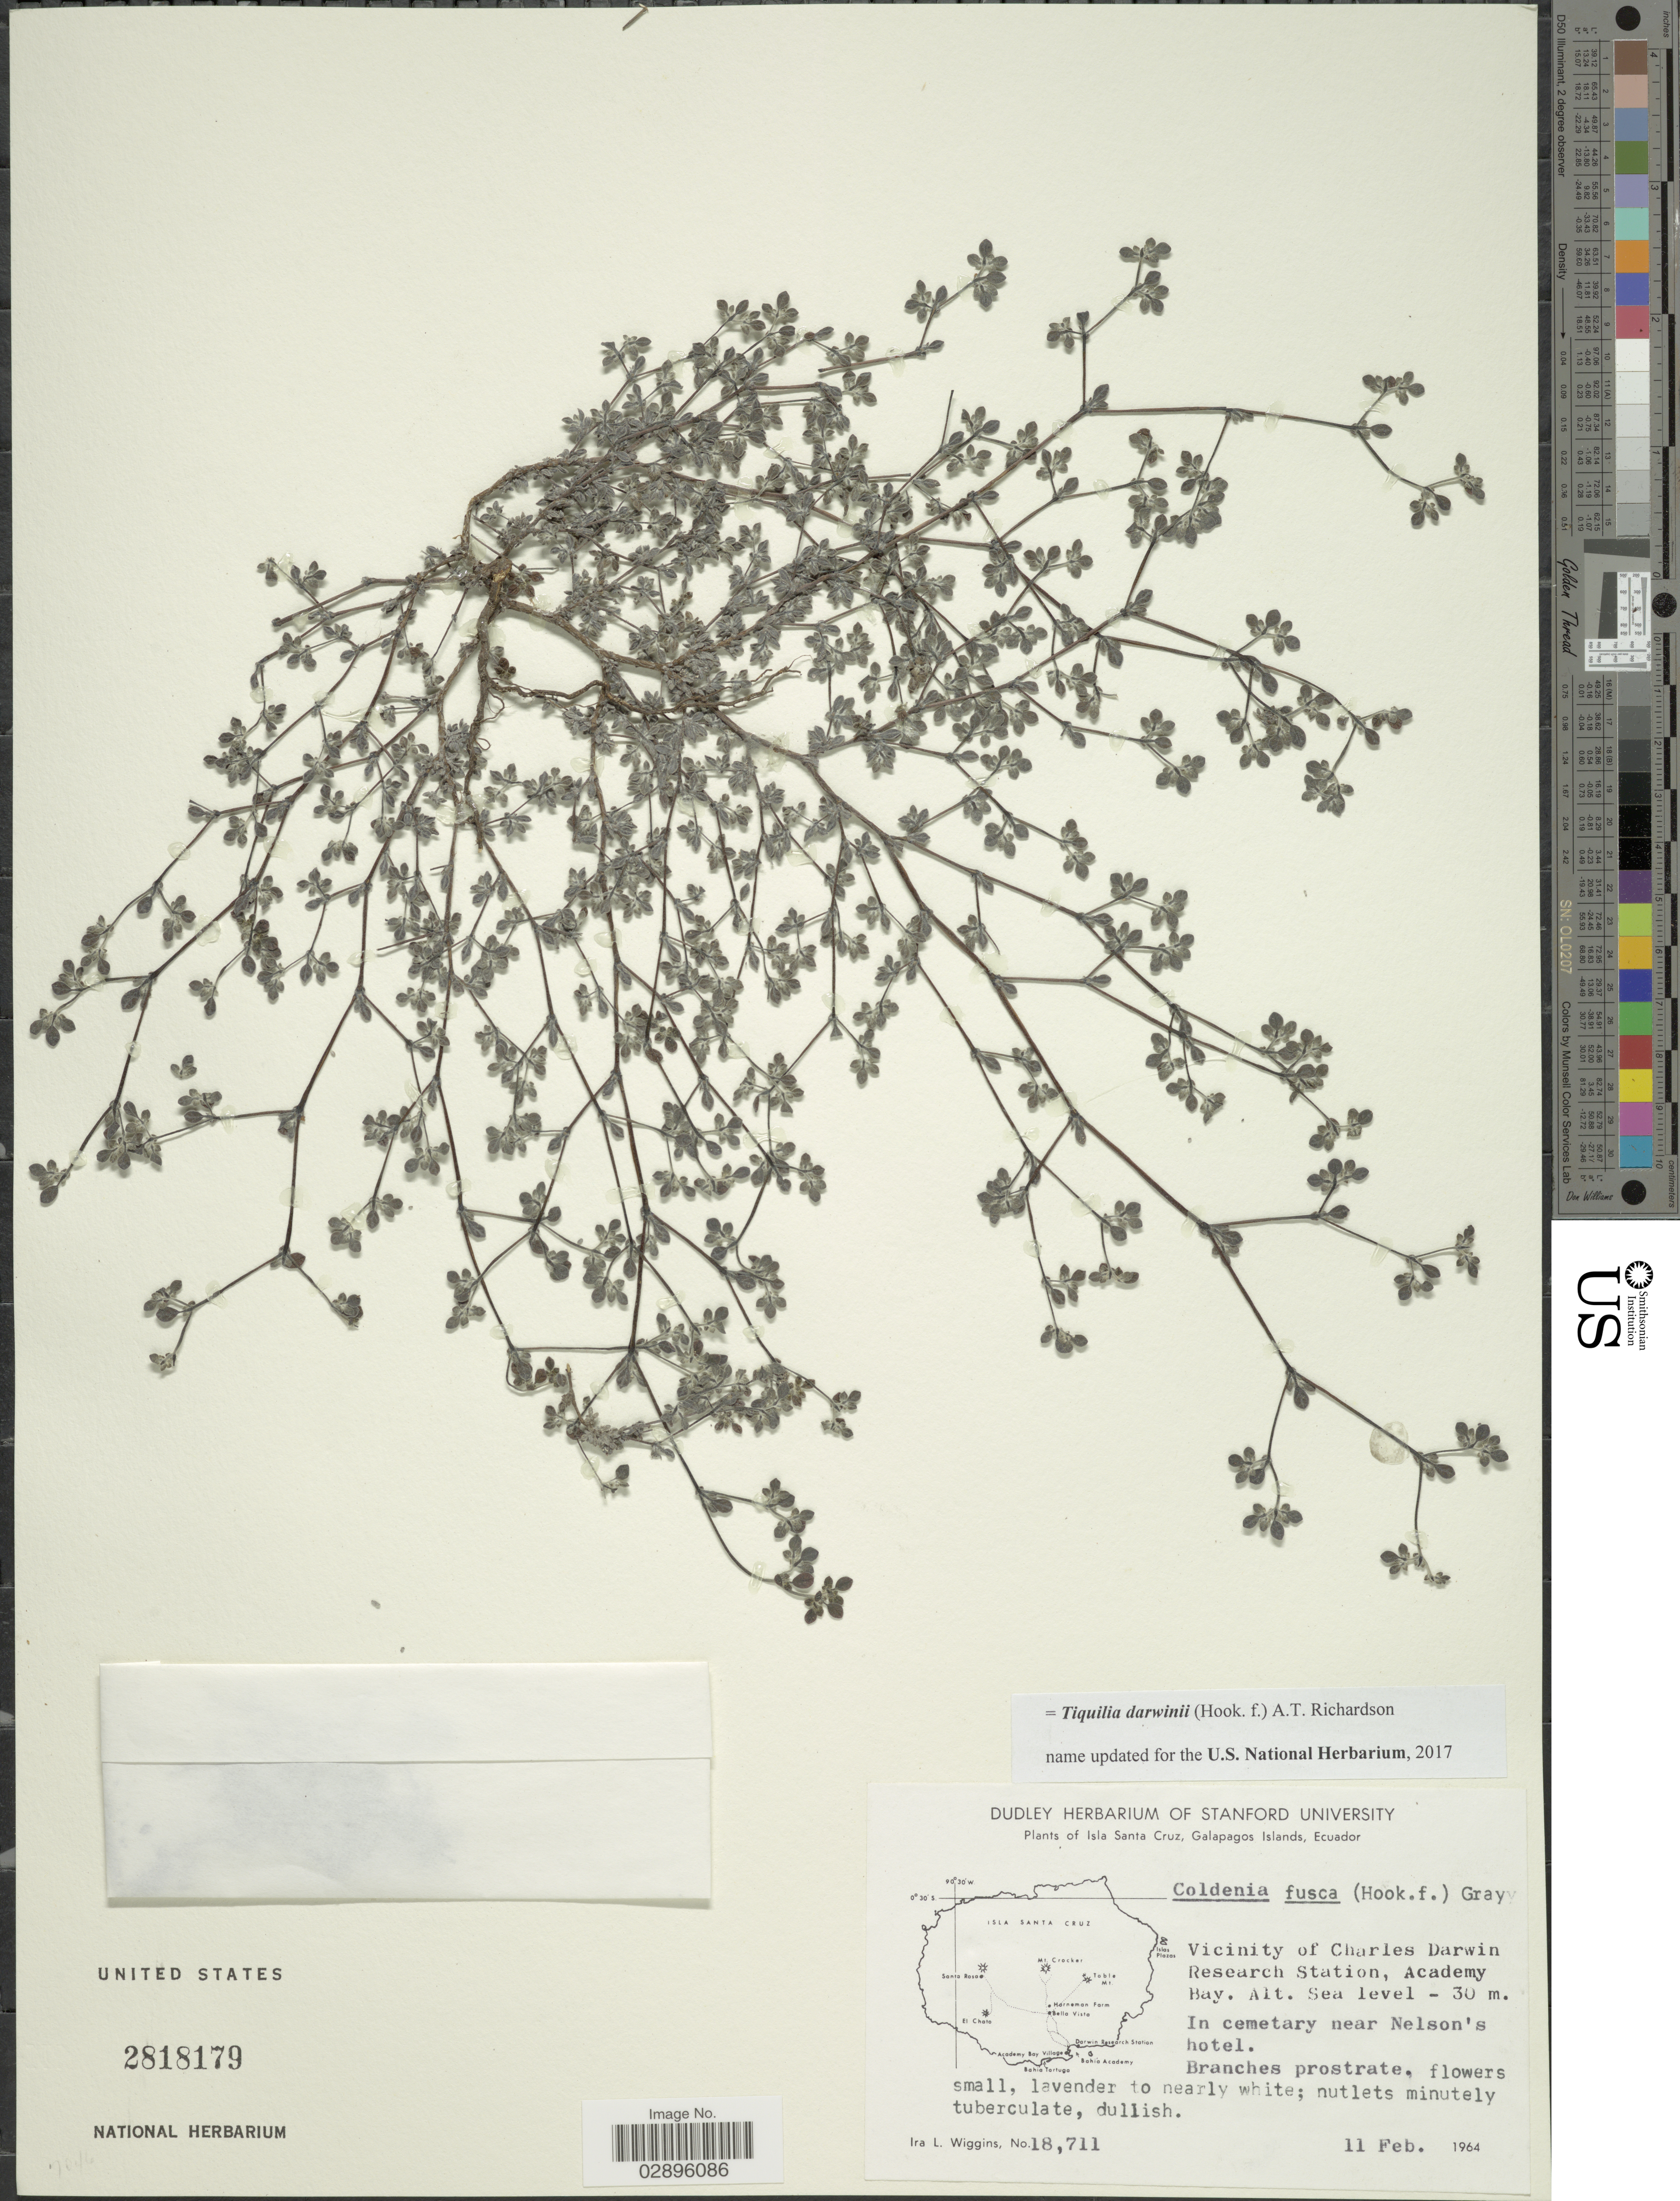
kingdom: Plantae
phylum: Tracheophyta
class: Magnoliopsida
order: Boraginales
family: Ehretiaceae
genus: Tiquilia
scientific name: Tiquilia darwinii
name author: (Hook. f.) A.T. Richardson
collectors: I. L. Wiggins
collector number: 187111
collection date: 1964-02-11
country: Ecuador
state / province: Colón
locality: Isla Santa Cruz. Galapagos Islands. Vicinity of Charles Darwin Research Station, Academy Bay. In cemetary near Nelson's hotel.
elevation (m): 0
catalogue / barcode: US 2818179